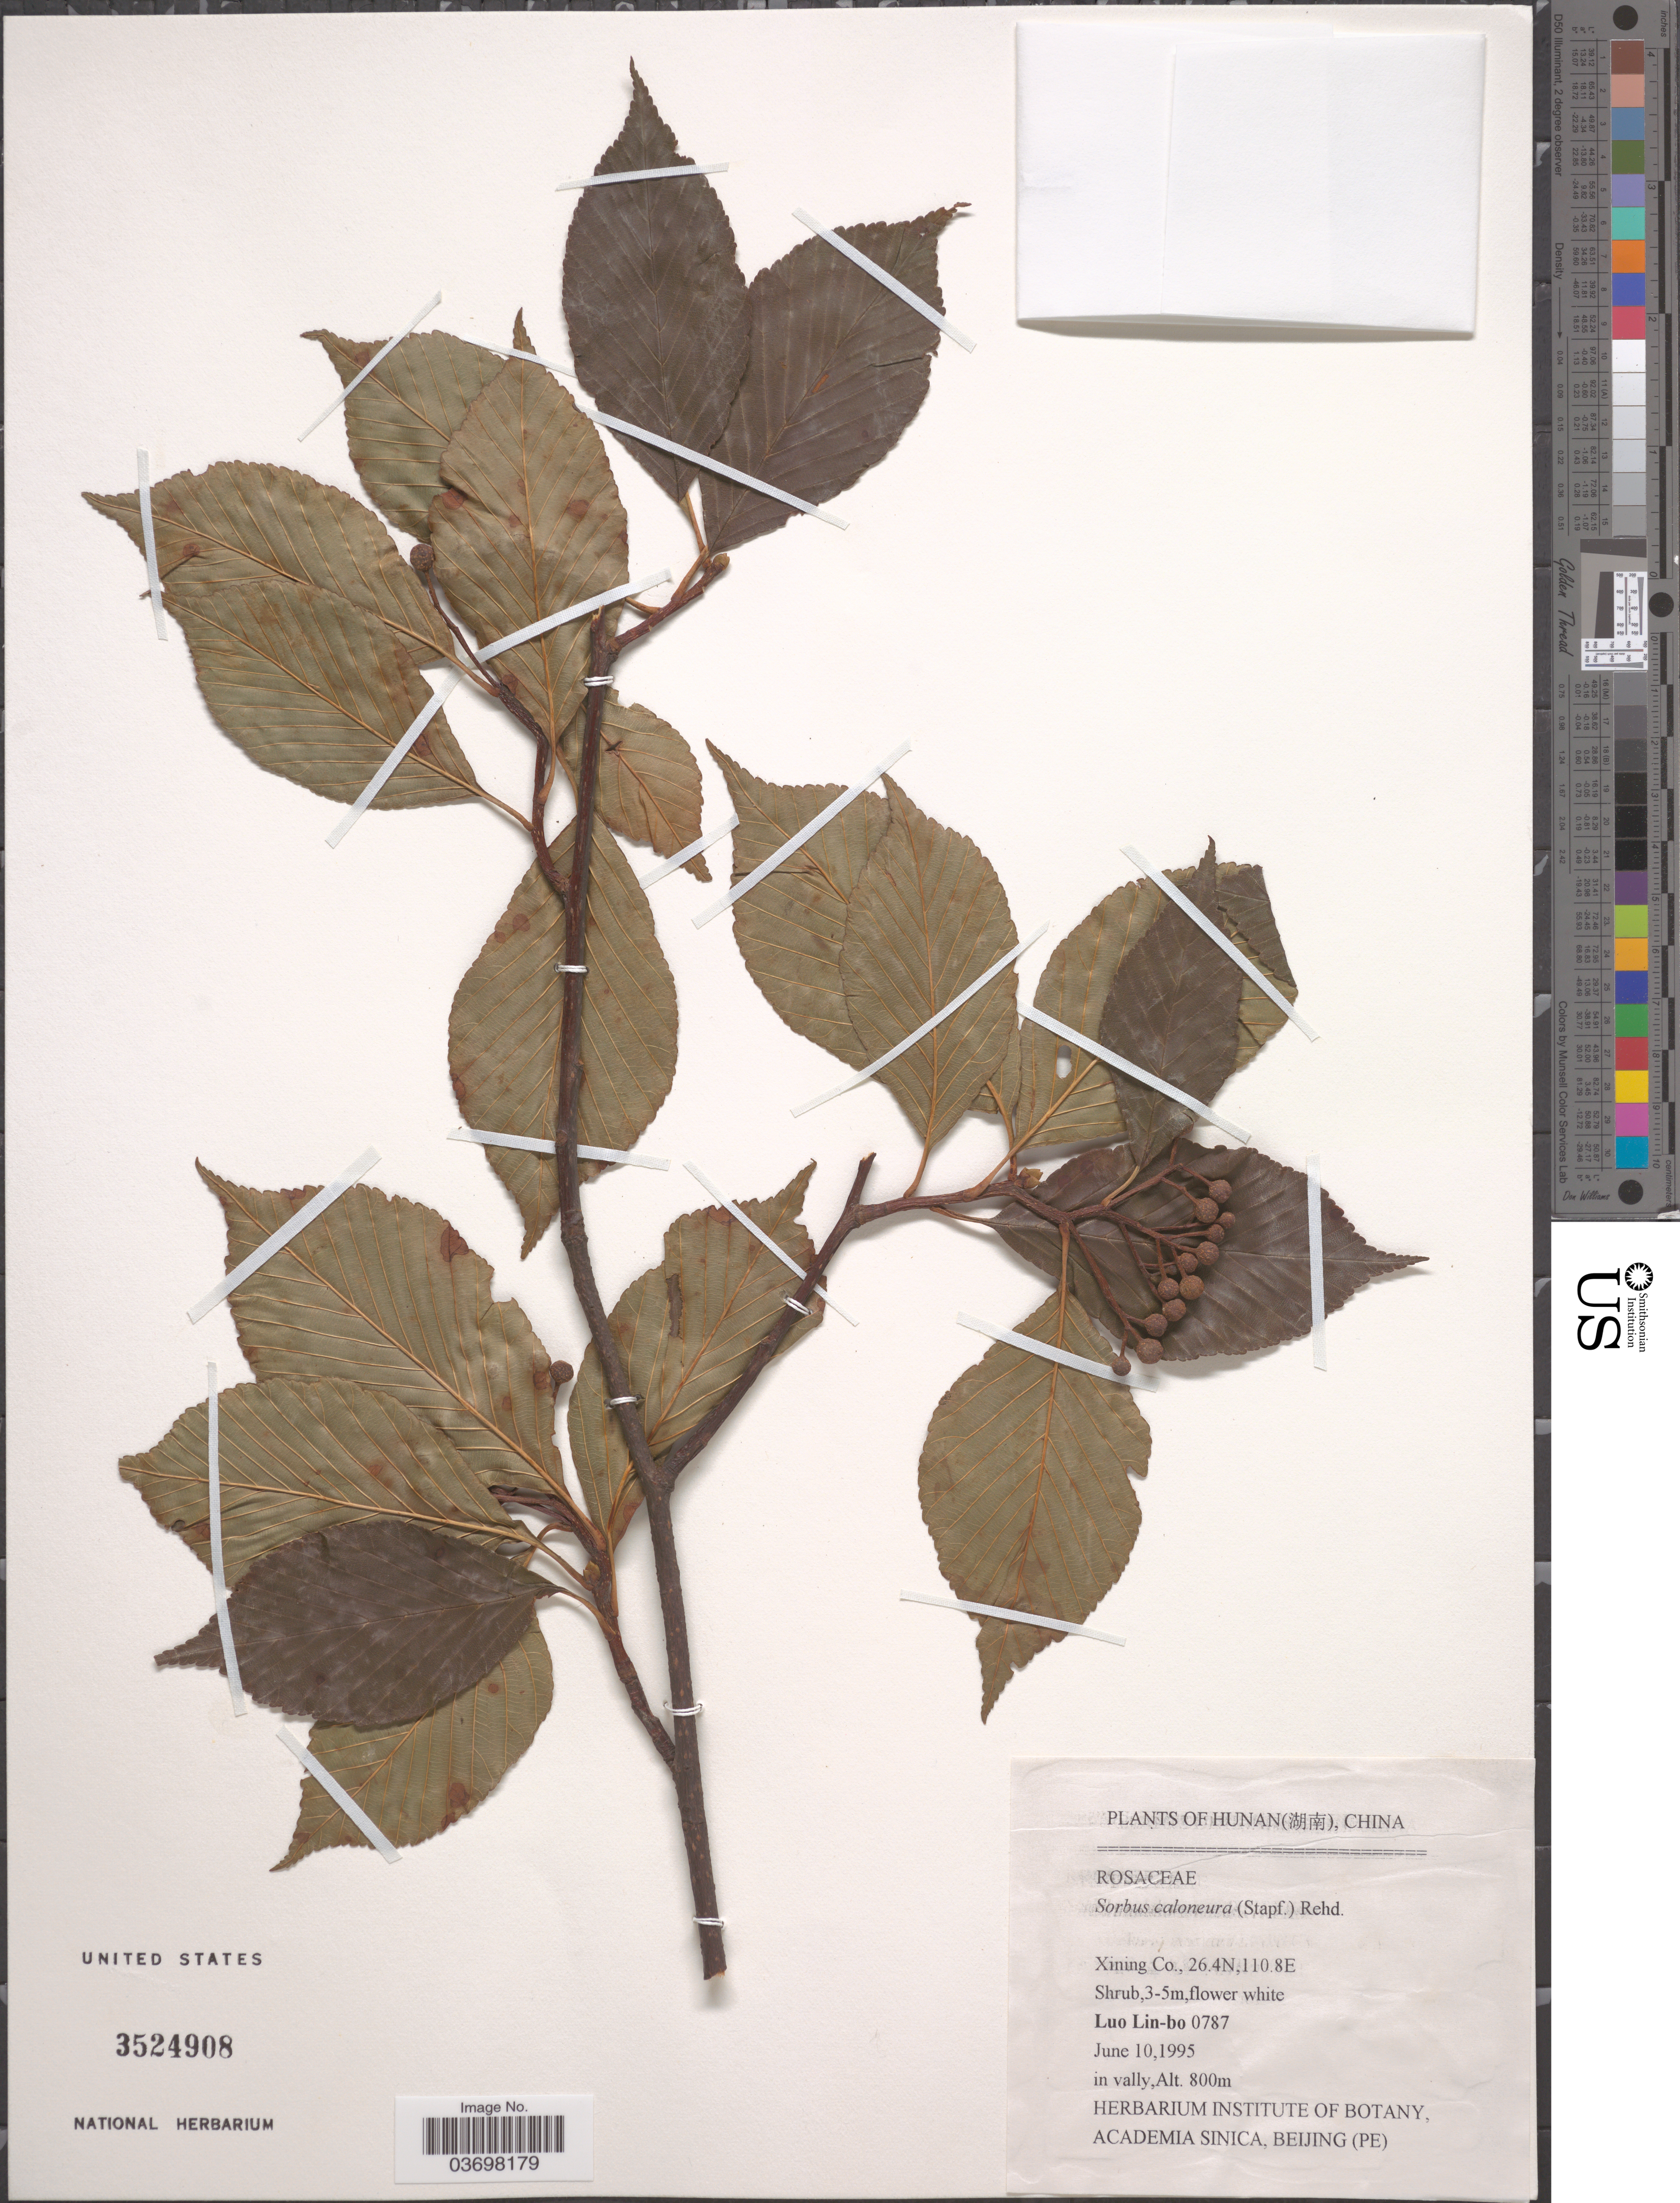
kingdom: Plantae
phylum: Tracheophyta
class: Magnoliopsida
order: Rosales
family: Rosaceae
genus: Sorbus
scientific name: Sorbus caloneura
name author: (Stapf) Rehder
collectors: L. Lin-bo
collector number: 0787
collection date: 1995-06-10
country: China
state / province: Hunan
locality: Xining Co. In valley.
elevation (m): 800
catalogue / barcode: US 3524908